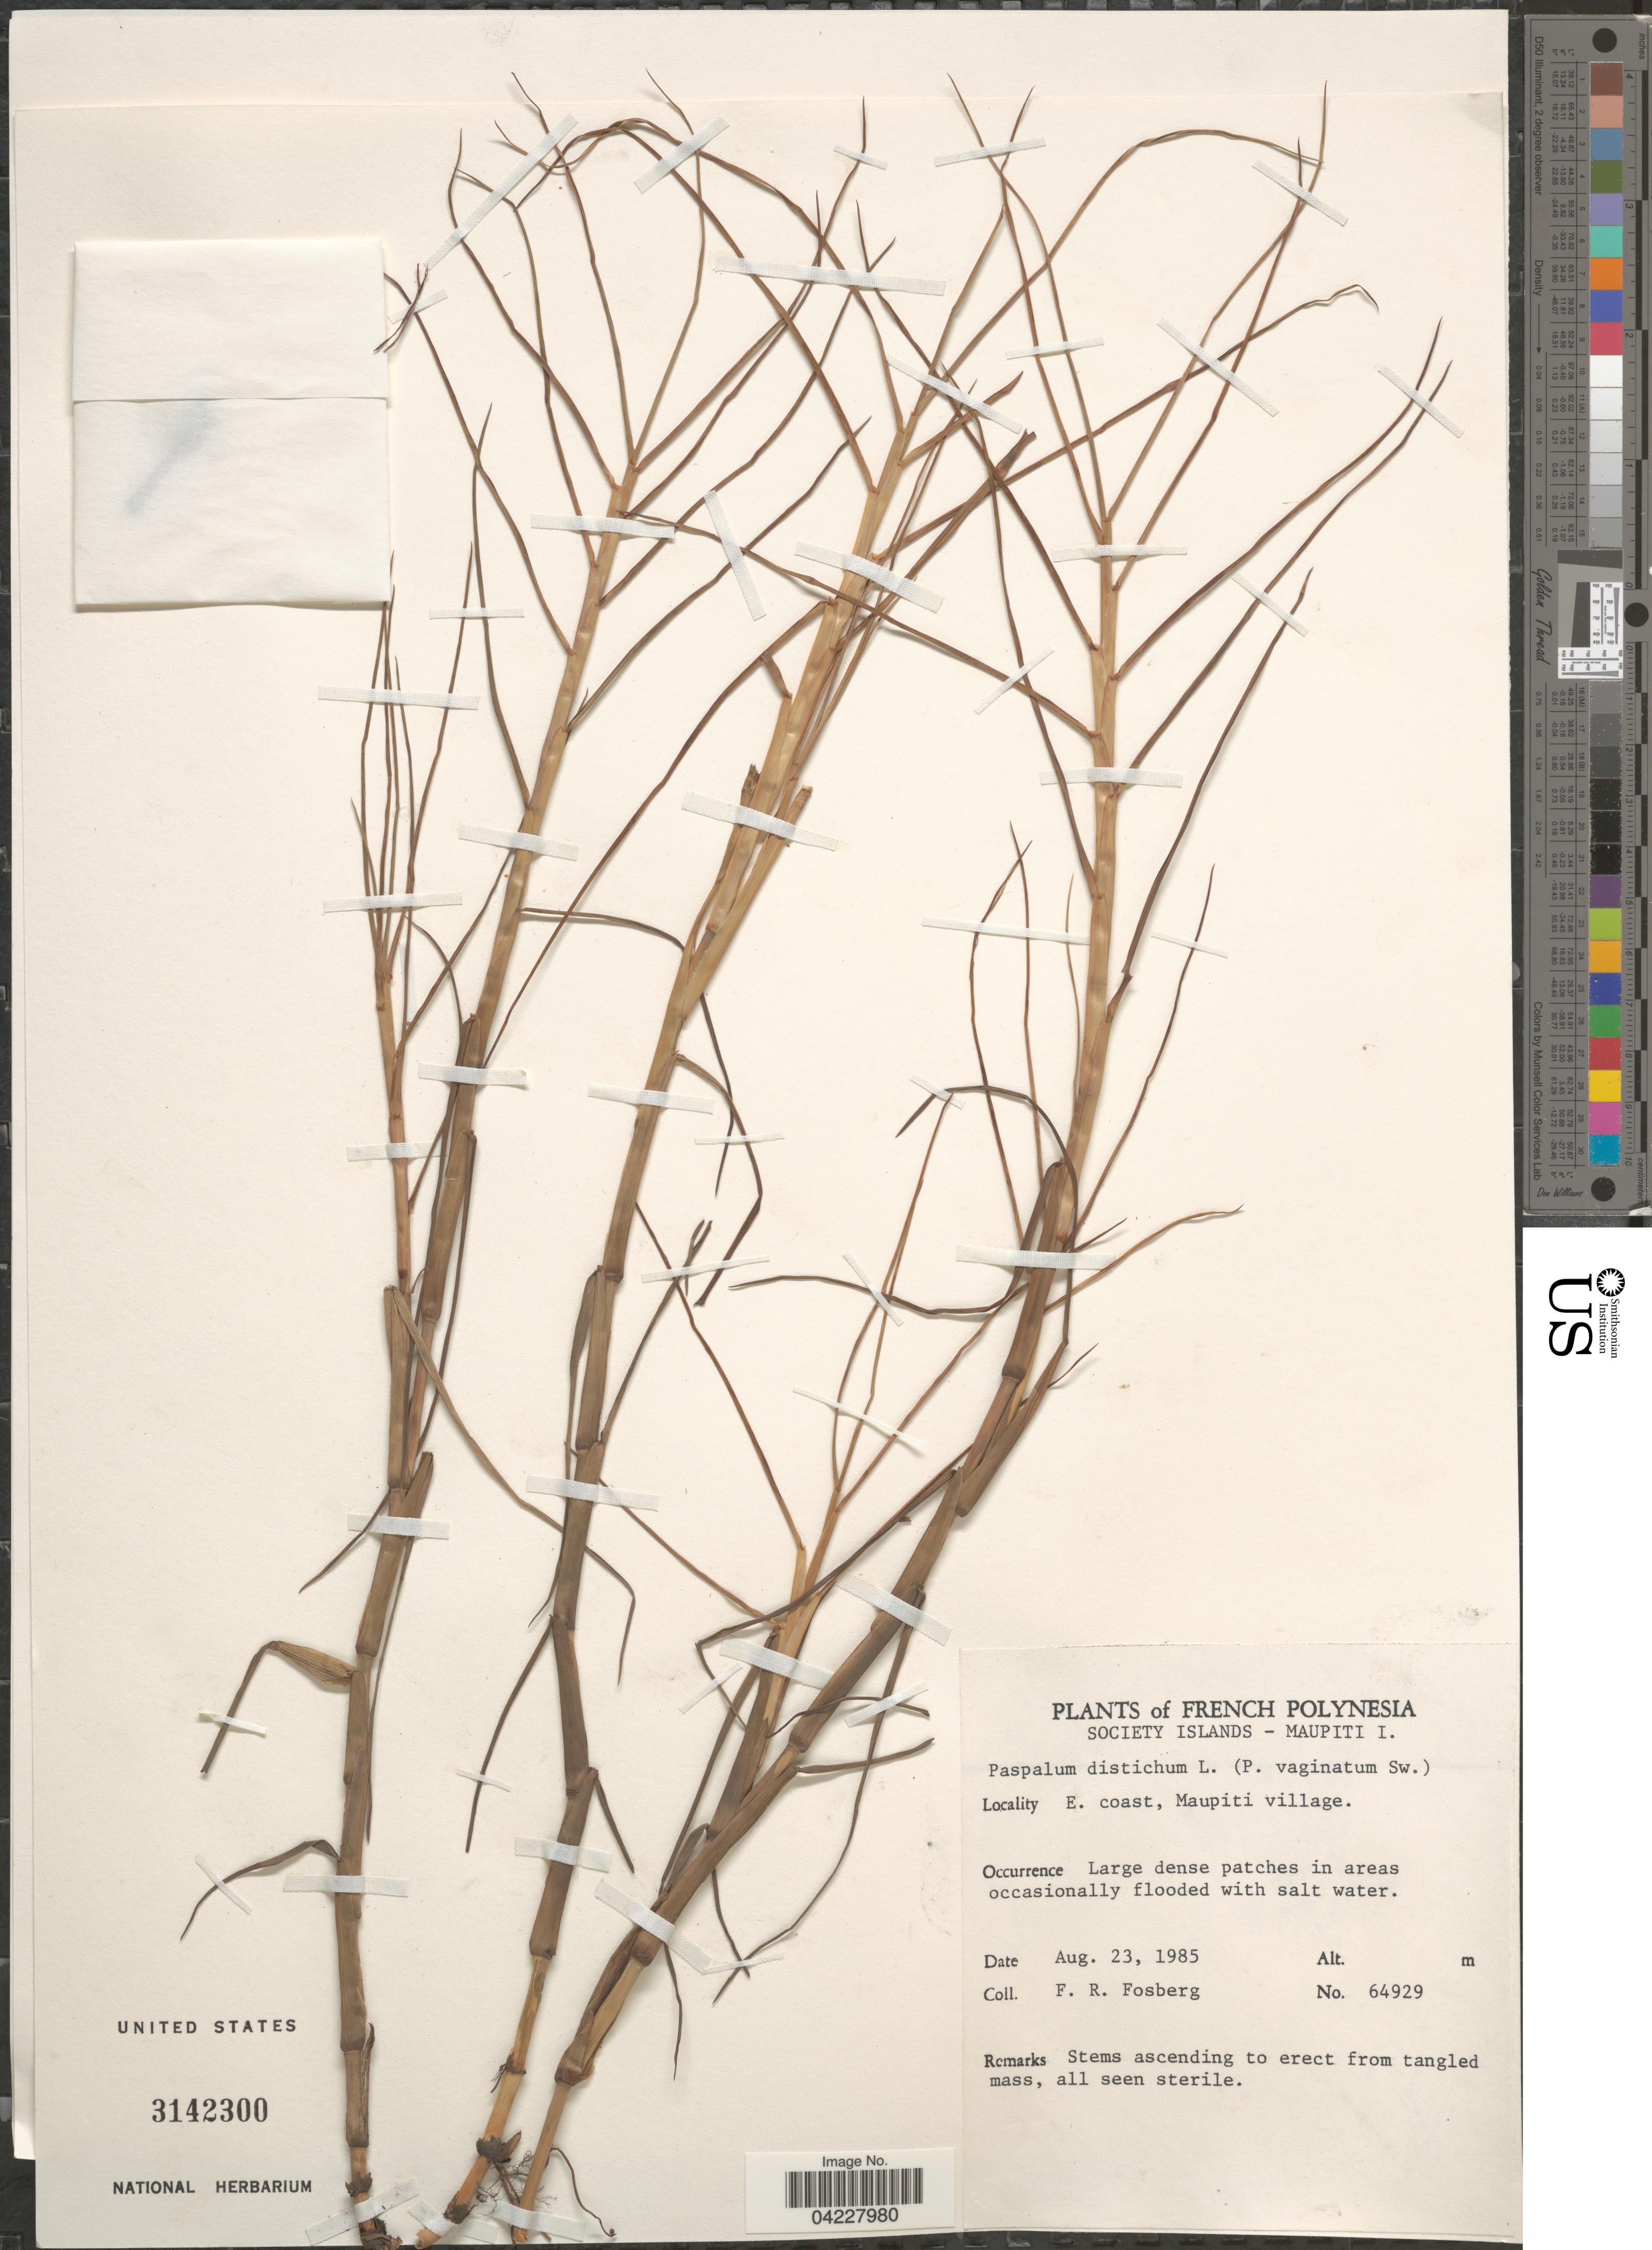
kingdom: Plantae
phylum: Tracheophyta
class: Liliopsida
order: Poales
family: Poaceae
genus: Paspalum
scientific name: Paspalum distichum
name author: L.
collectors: F. R. Fosberg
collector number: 64929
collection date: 1985-08-23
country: French Polynesia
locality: Society Islands - Maupiti I. E. coast, Maupiti village.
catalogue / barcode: US 3142300